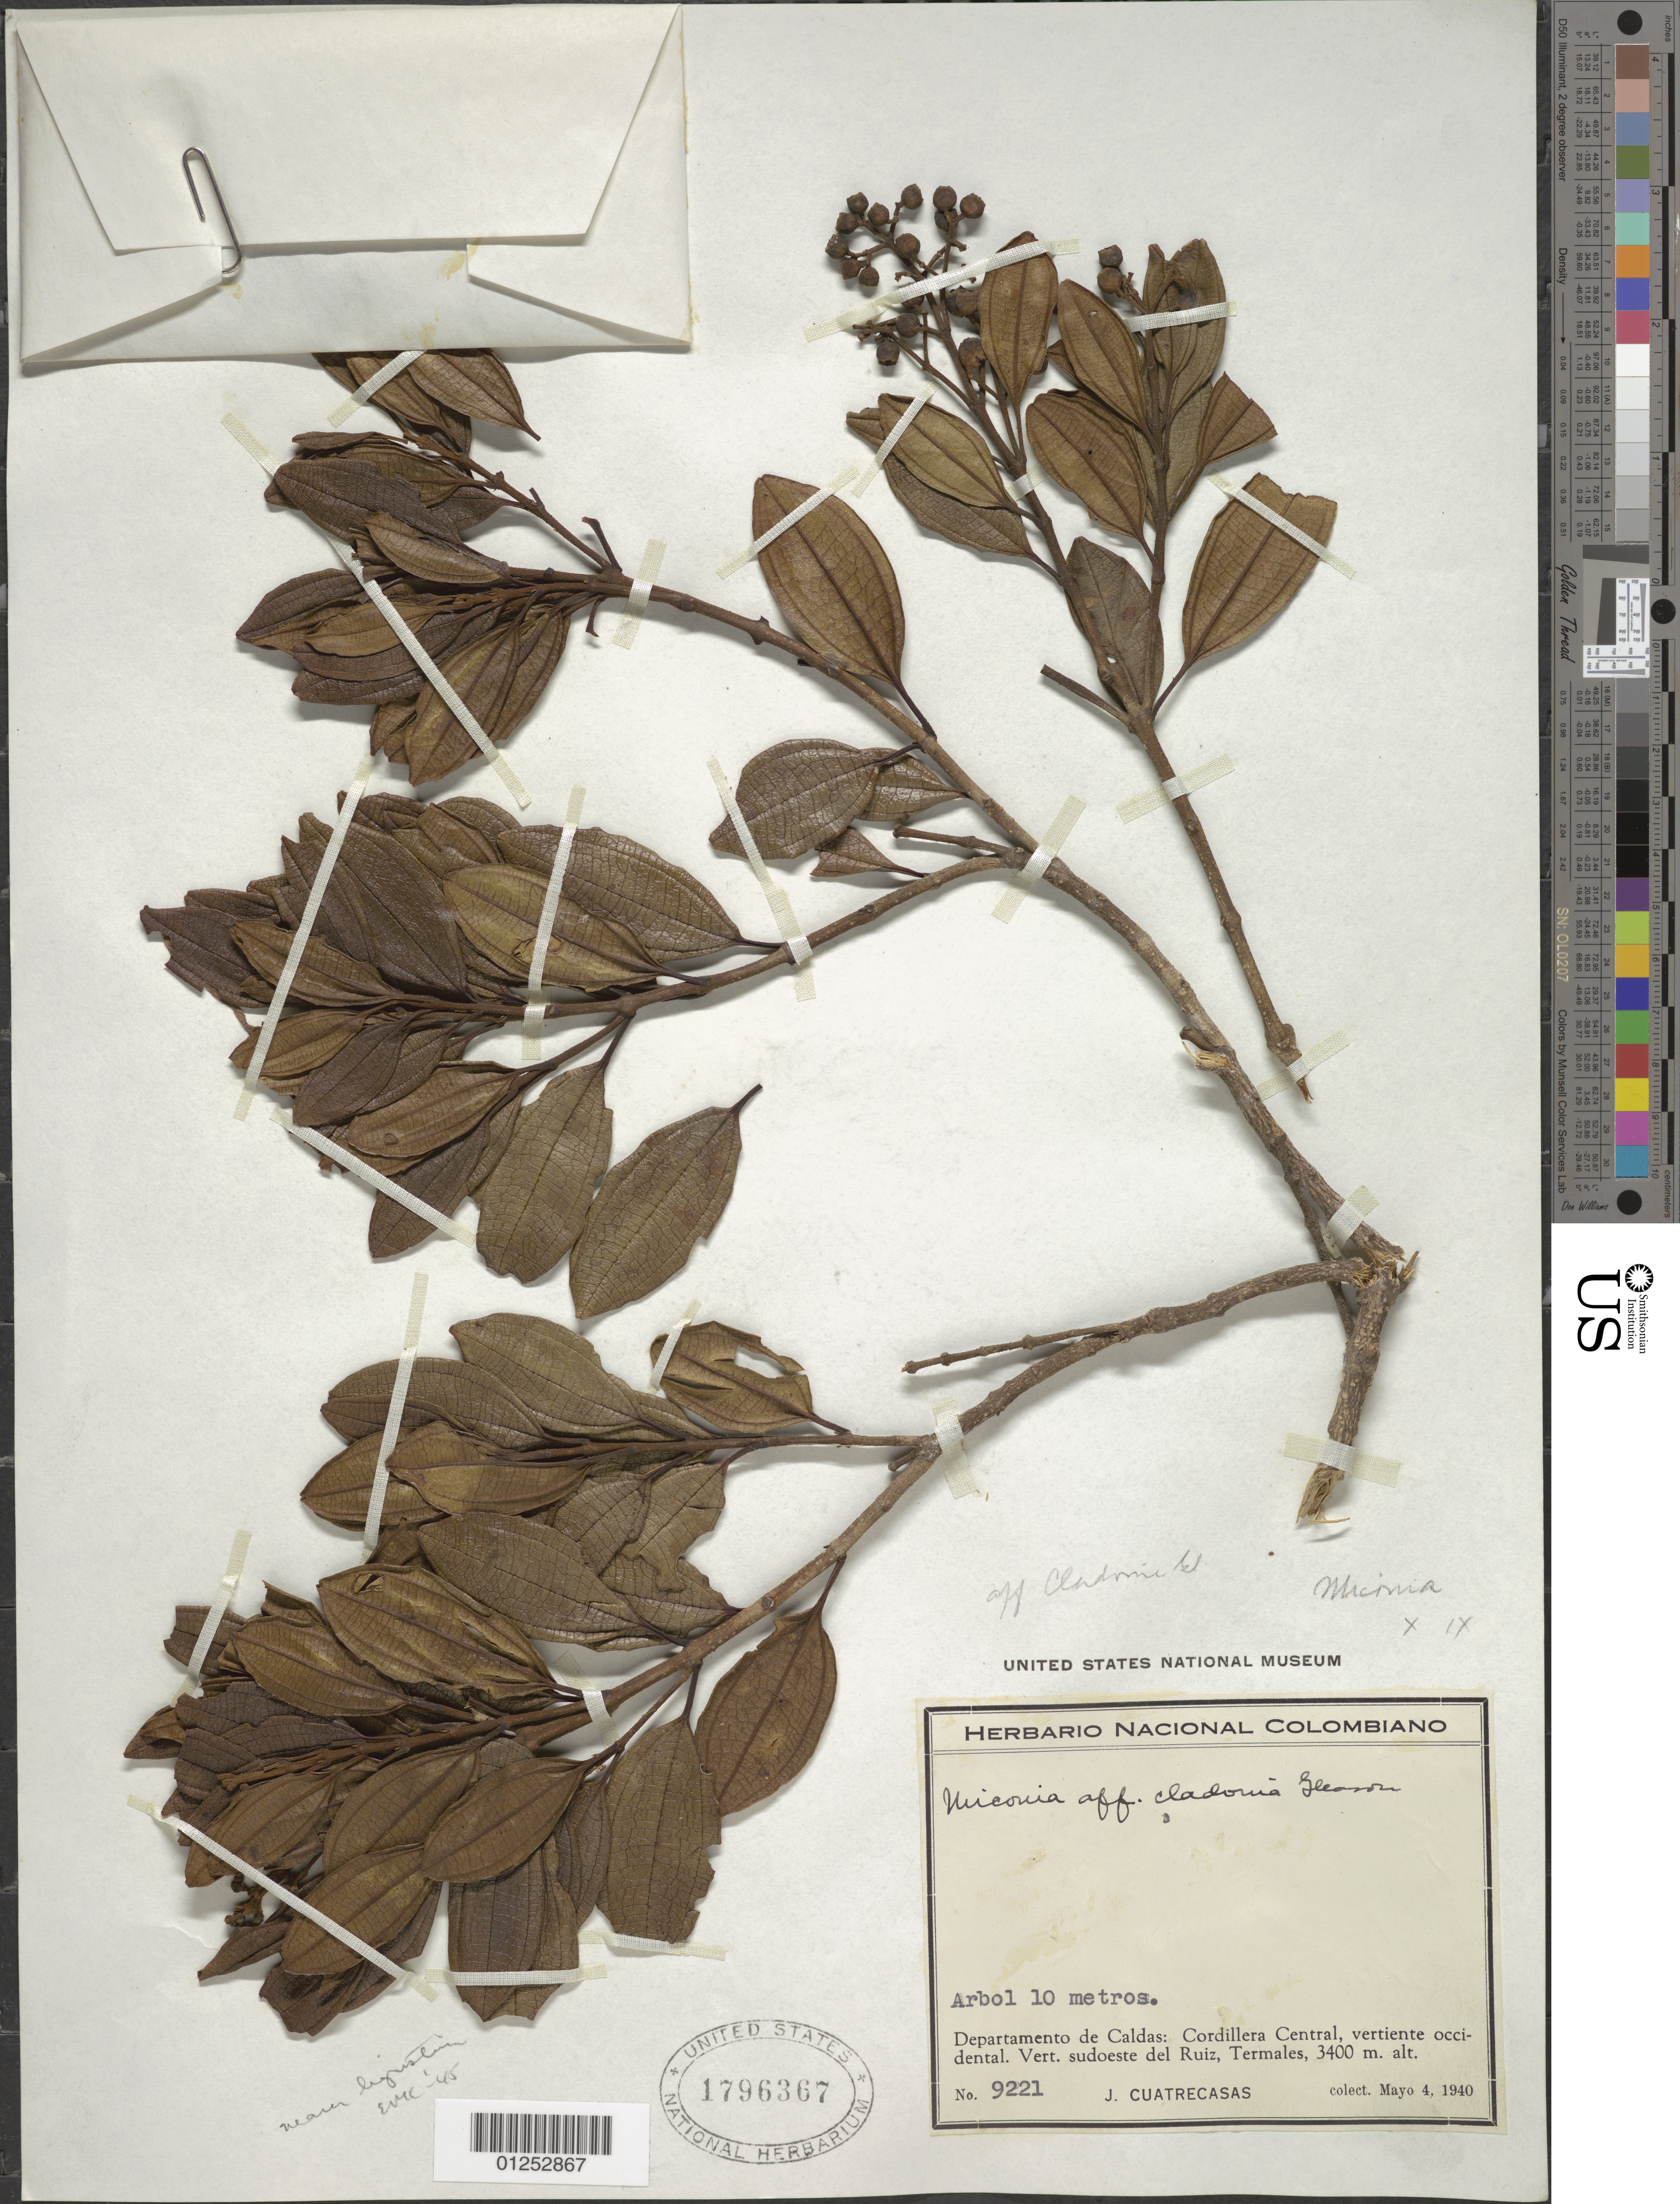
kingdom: Plantae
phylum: Tracheophyta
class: Magnoliopsida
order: Myrtales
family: Melastomataceae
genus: Miconia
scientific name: Miconia sp.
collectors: J. Cuatrecasas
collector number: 9221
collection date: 1940-05-04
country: Colombia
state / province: Caldas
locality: Cordillera central, vertiente occidental. Vert. sudoeste del Ruiz, Termales.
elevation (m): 3400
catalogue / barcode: US 1796367